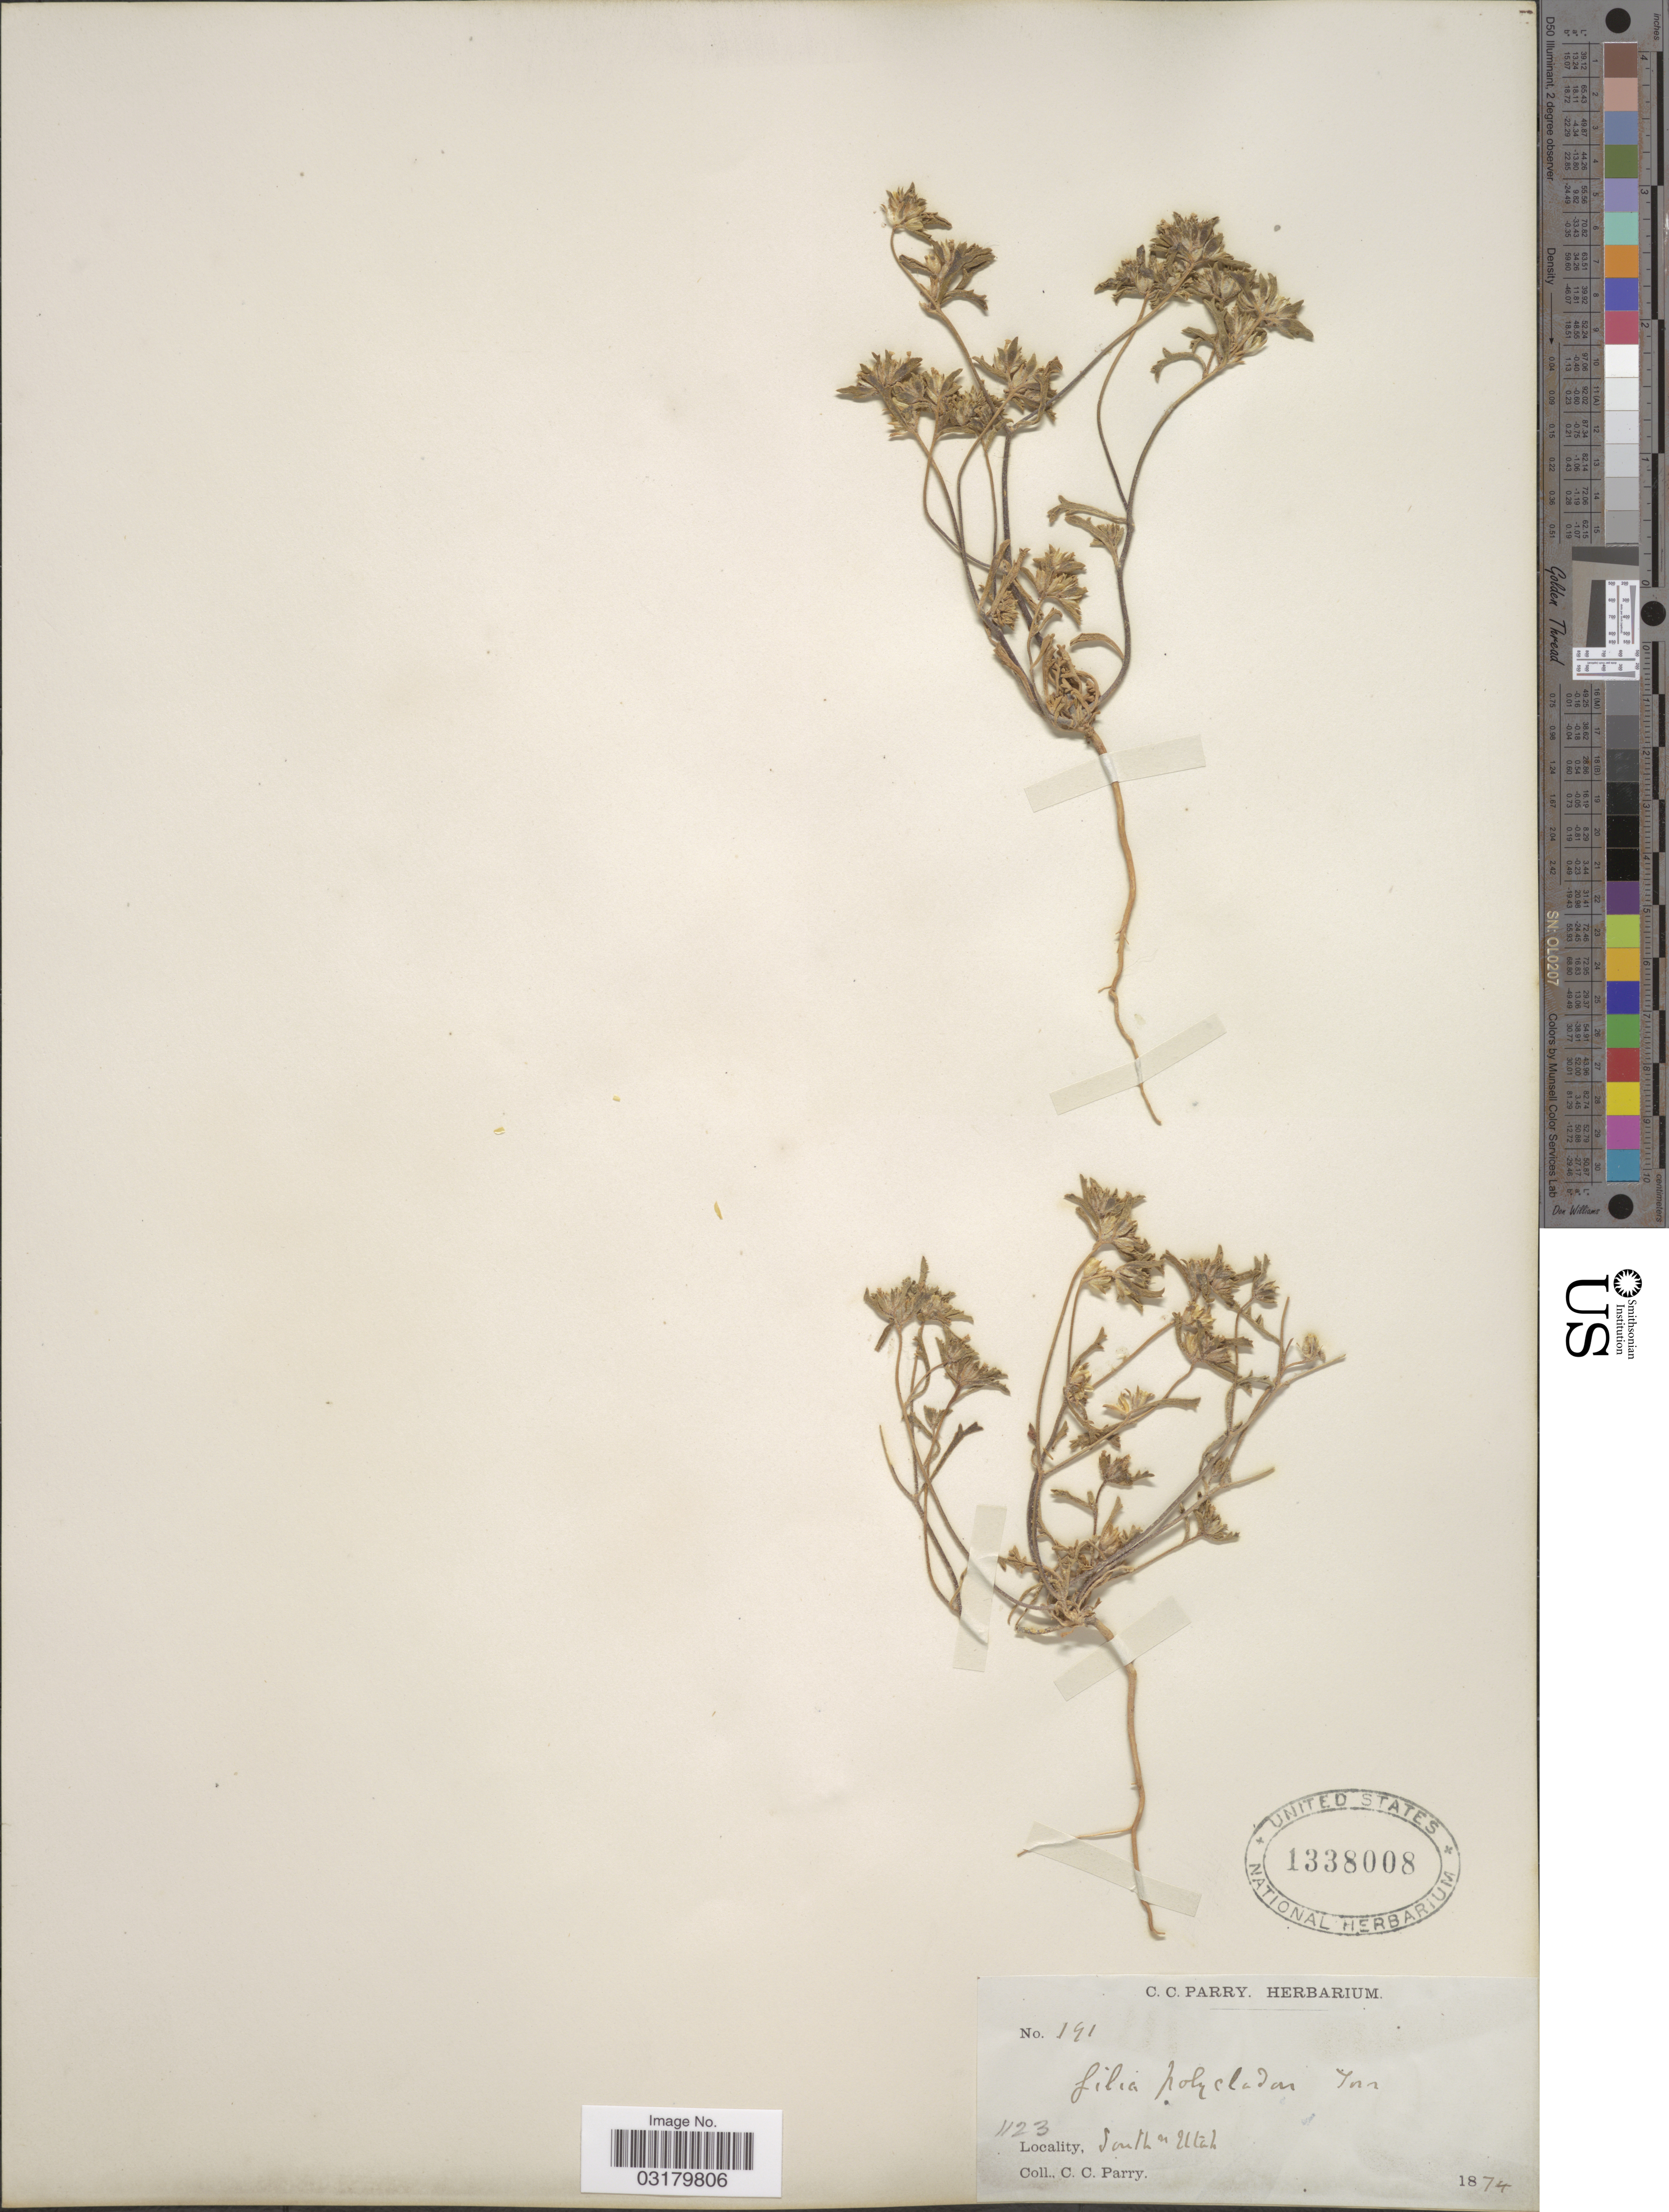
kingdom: Plantae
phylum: Tracheophyta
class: Magnoliopsida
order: Ericales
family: Polemoniaceae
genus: Ipomopsis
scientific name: Ipomopsis polycladon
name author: (Torr.) V.E. Grant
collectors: C. C. Parry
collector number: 191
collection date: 1874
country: United States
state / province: Utah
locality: South Utah.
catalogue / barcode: US 1338008